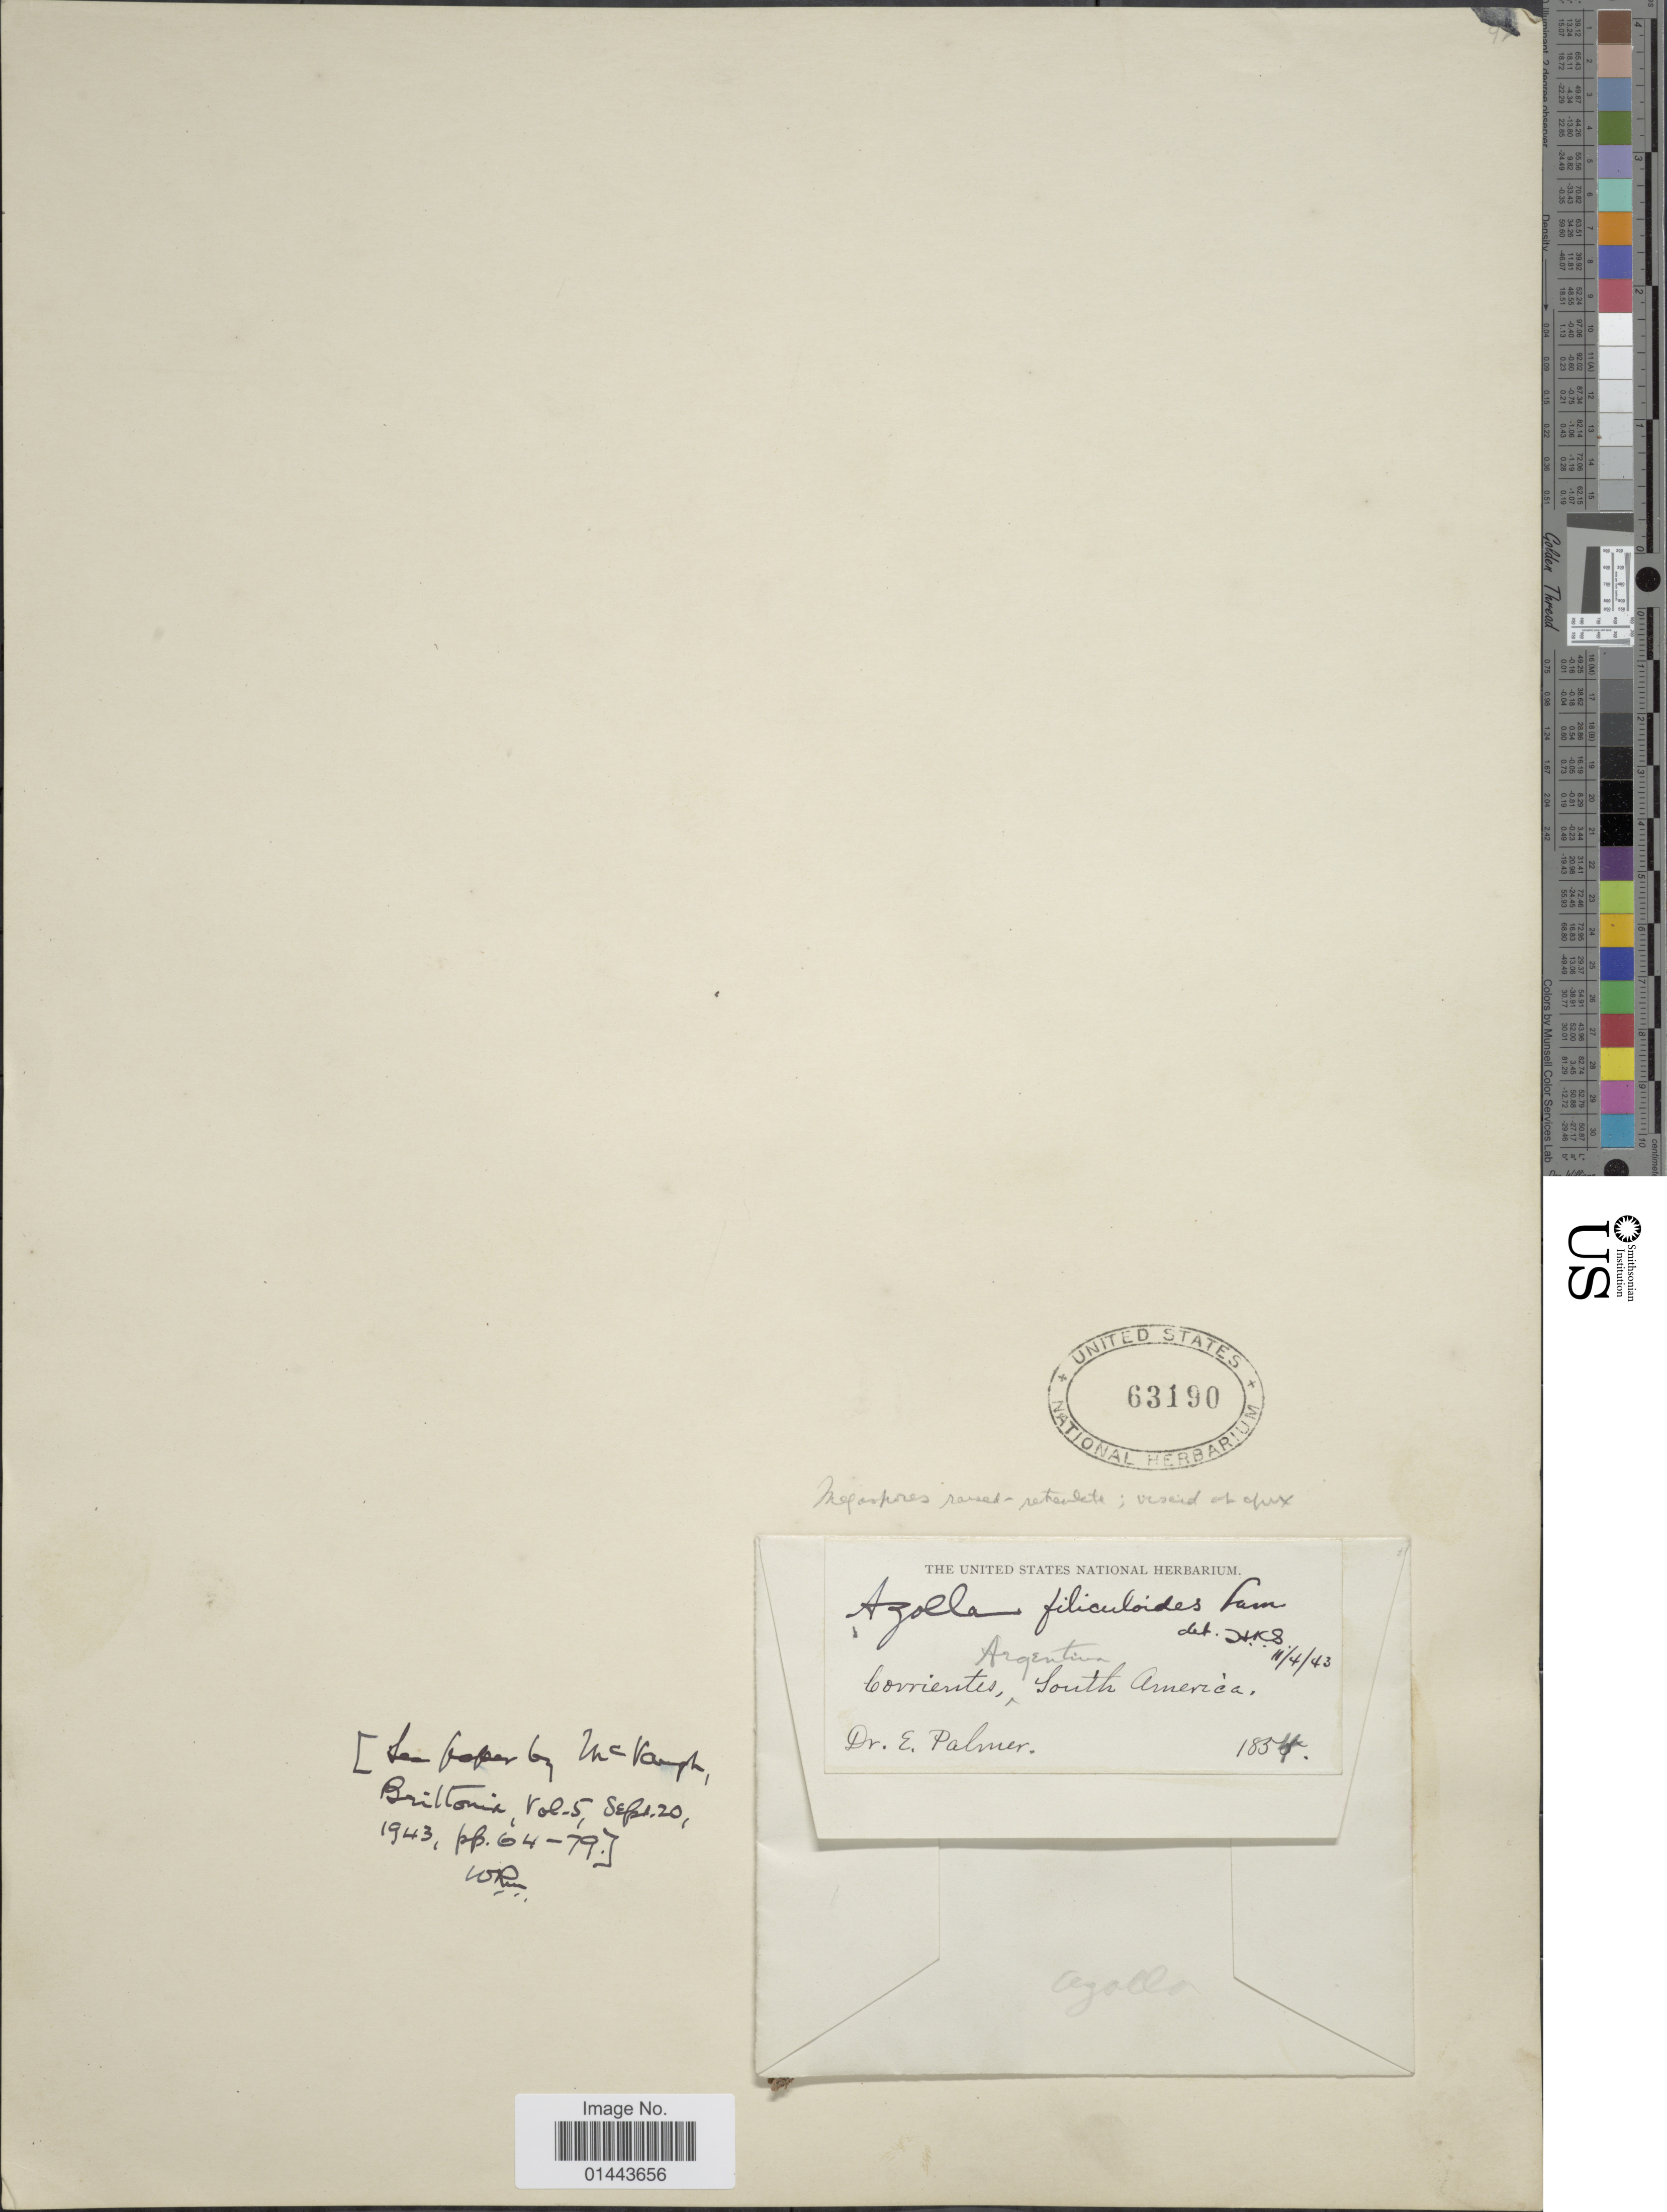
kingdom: Plantae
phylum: Tracheophyta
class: Polypodiopsida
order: Salviniales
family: Salviniaceae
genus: Azolla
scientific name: Azolla filiculoides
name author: Lam.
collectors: E. Palmer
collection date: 1854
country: Argentina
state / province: Corrientes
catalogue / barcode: US 63190